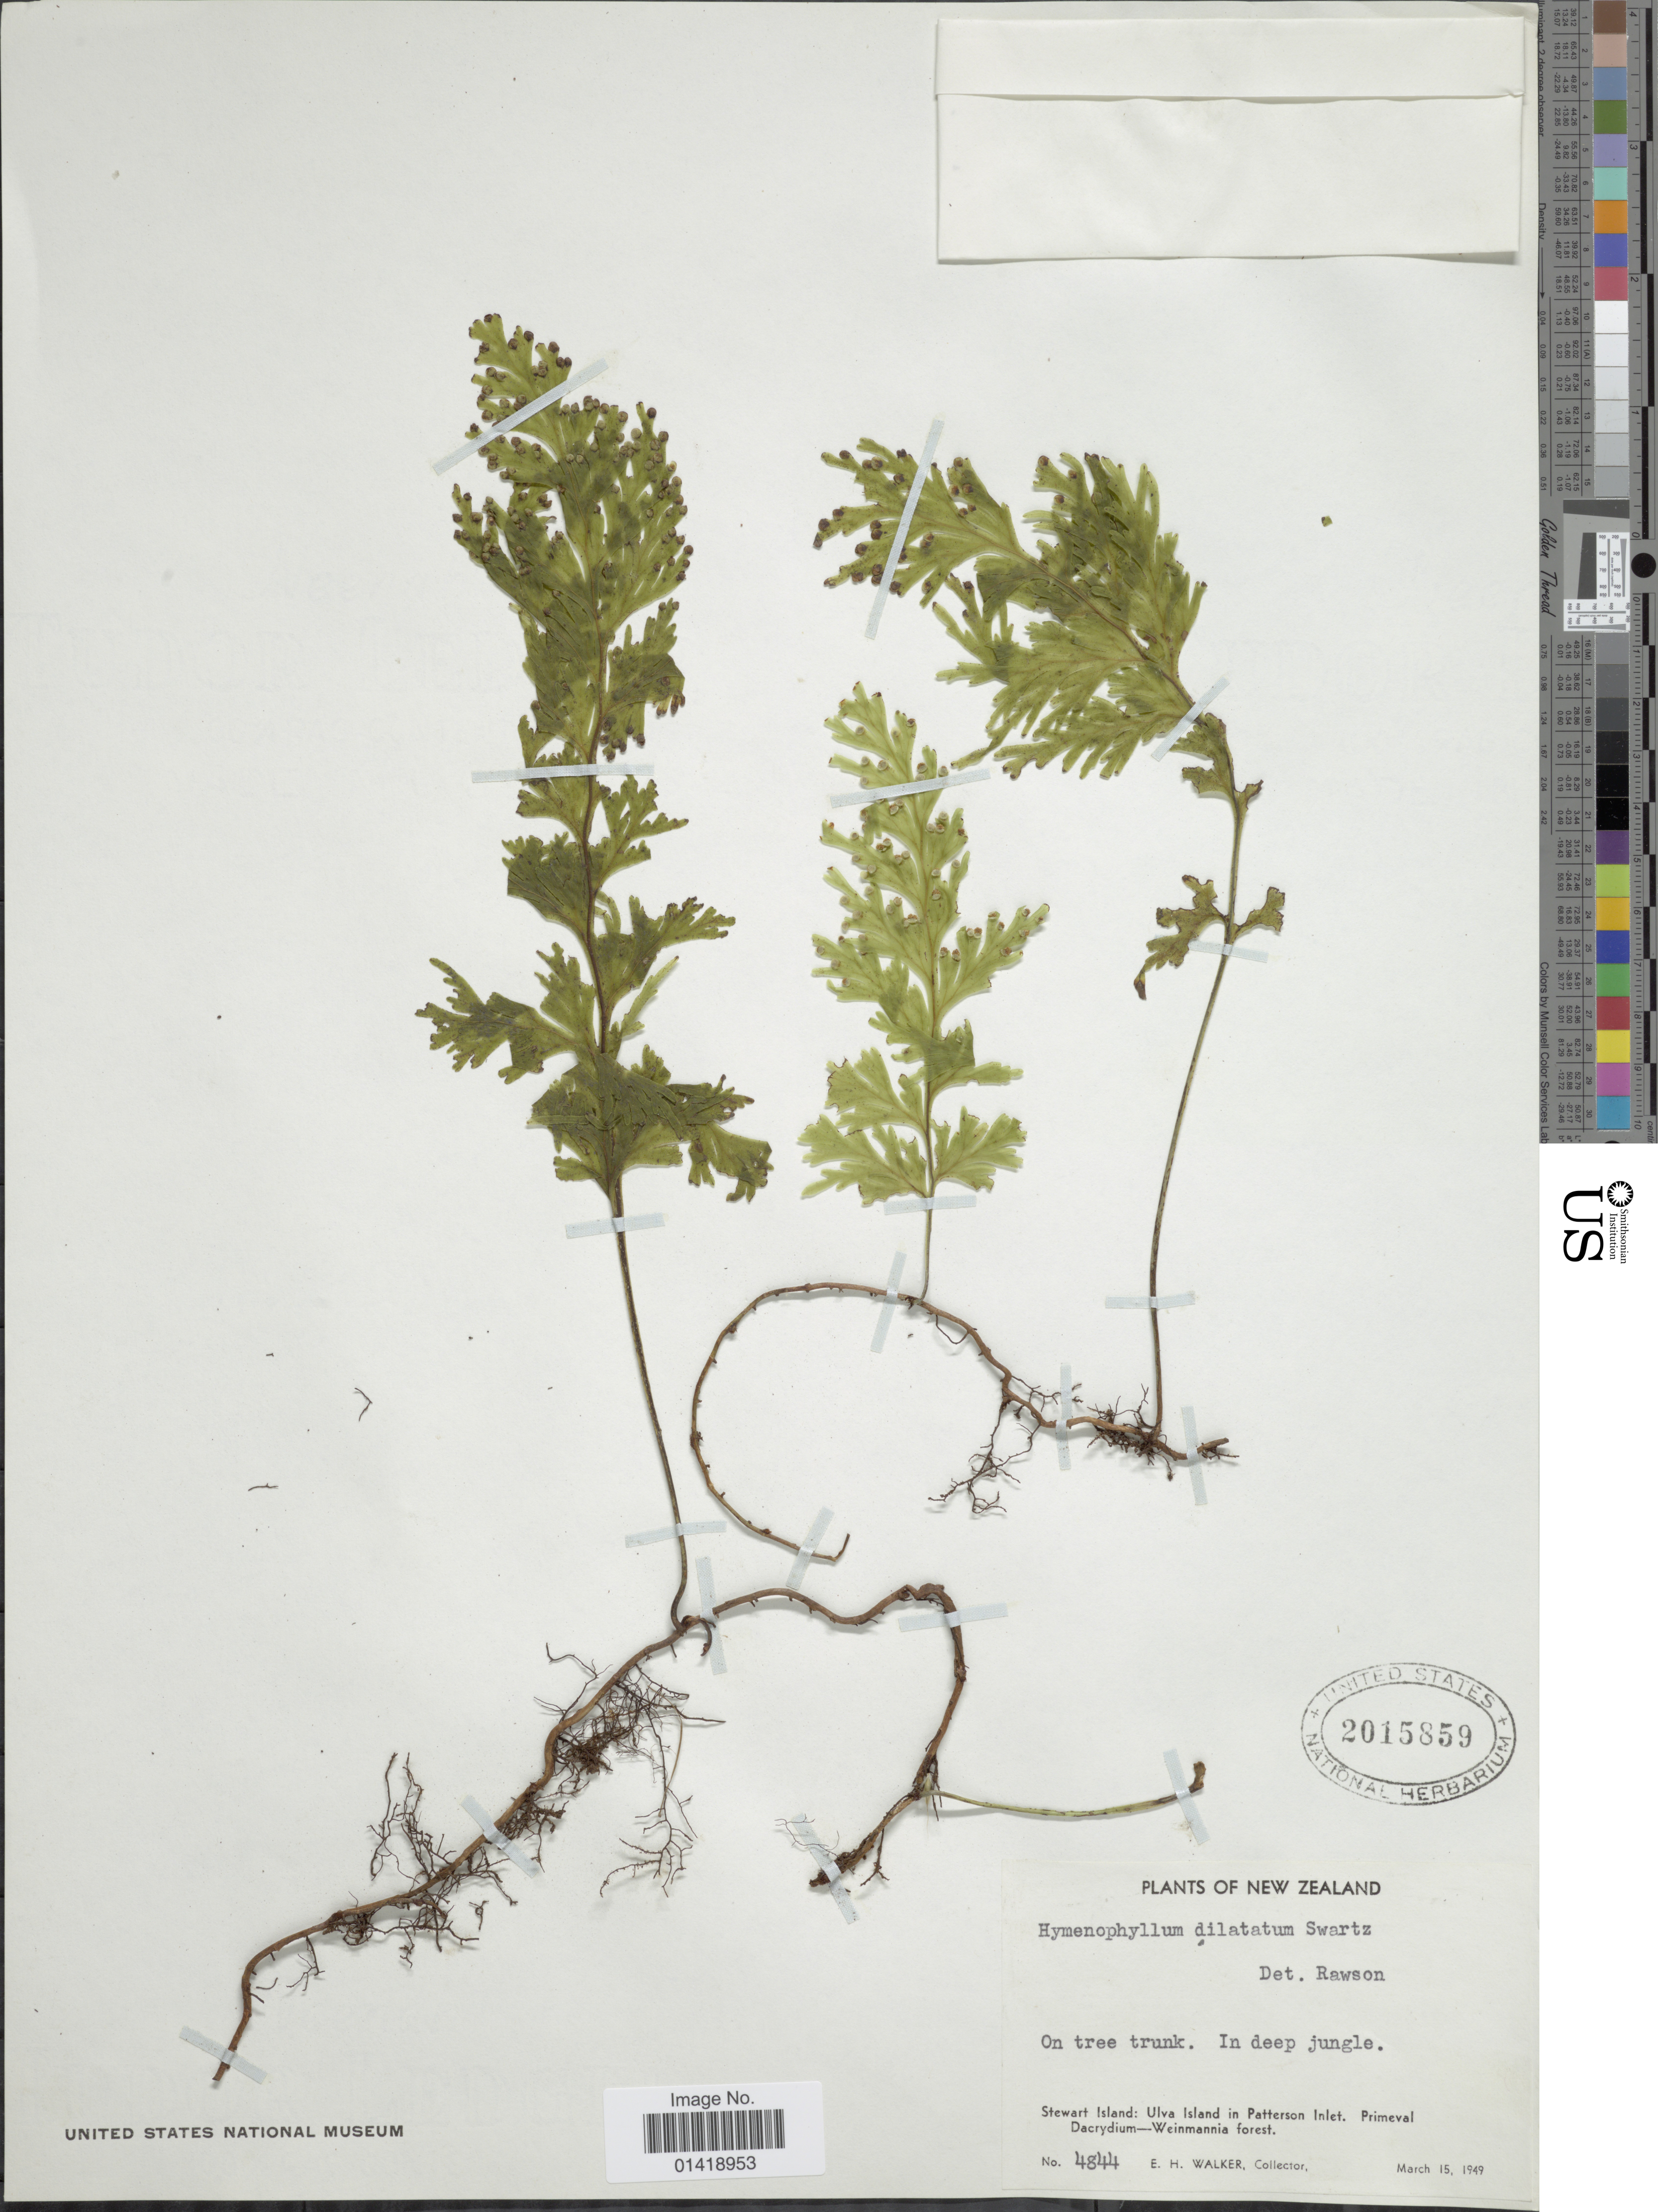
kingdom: Plantae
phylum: Tracheophyta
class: Polypodiopsida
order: Hymenophyllales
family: Hymenophyllaceae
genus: Hymenophyllum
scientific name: Hymenophyllum dilatatum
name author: Sw.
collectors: E. H. Walker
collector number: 4844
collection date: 1949-03-15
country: New Zealand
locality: Stewart Island: Ulva Island in Patterson Inlet.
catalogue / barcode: US 2015859